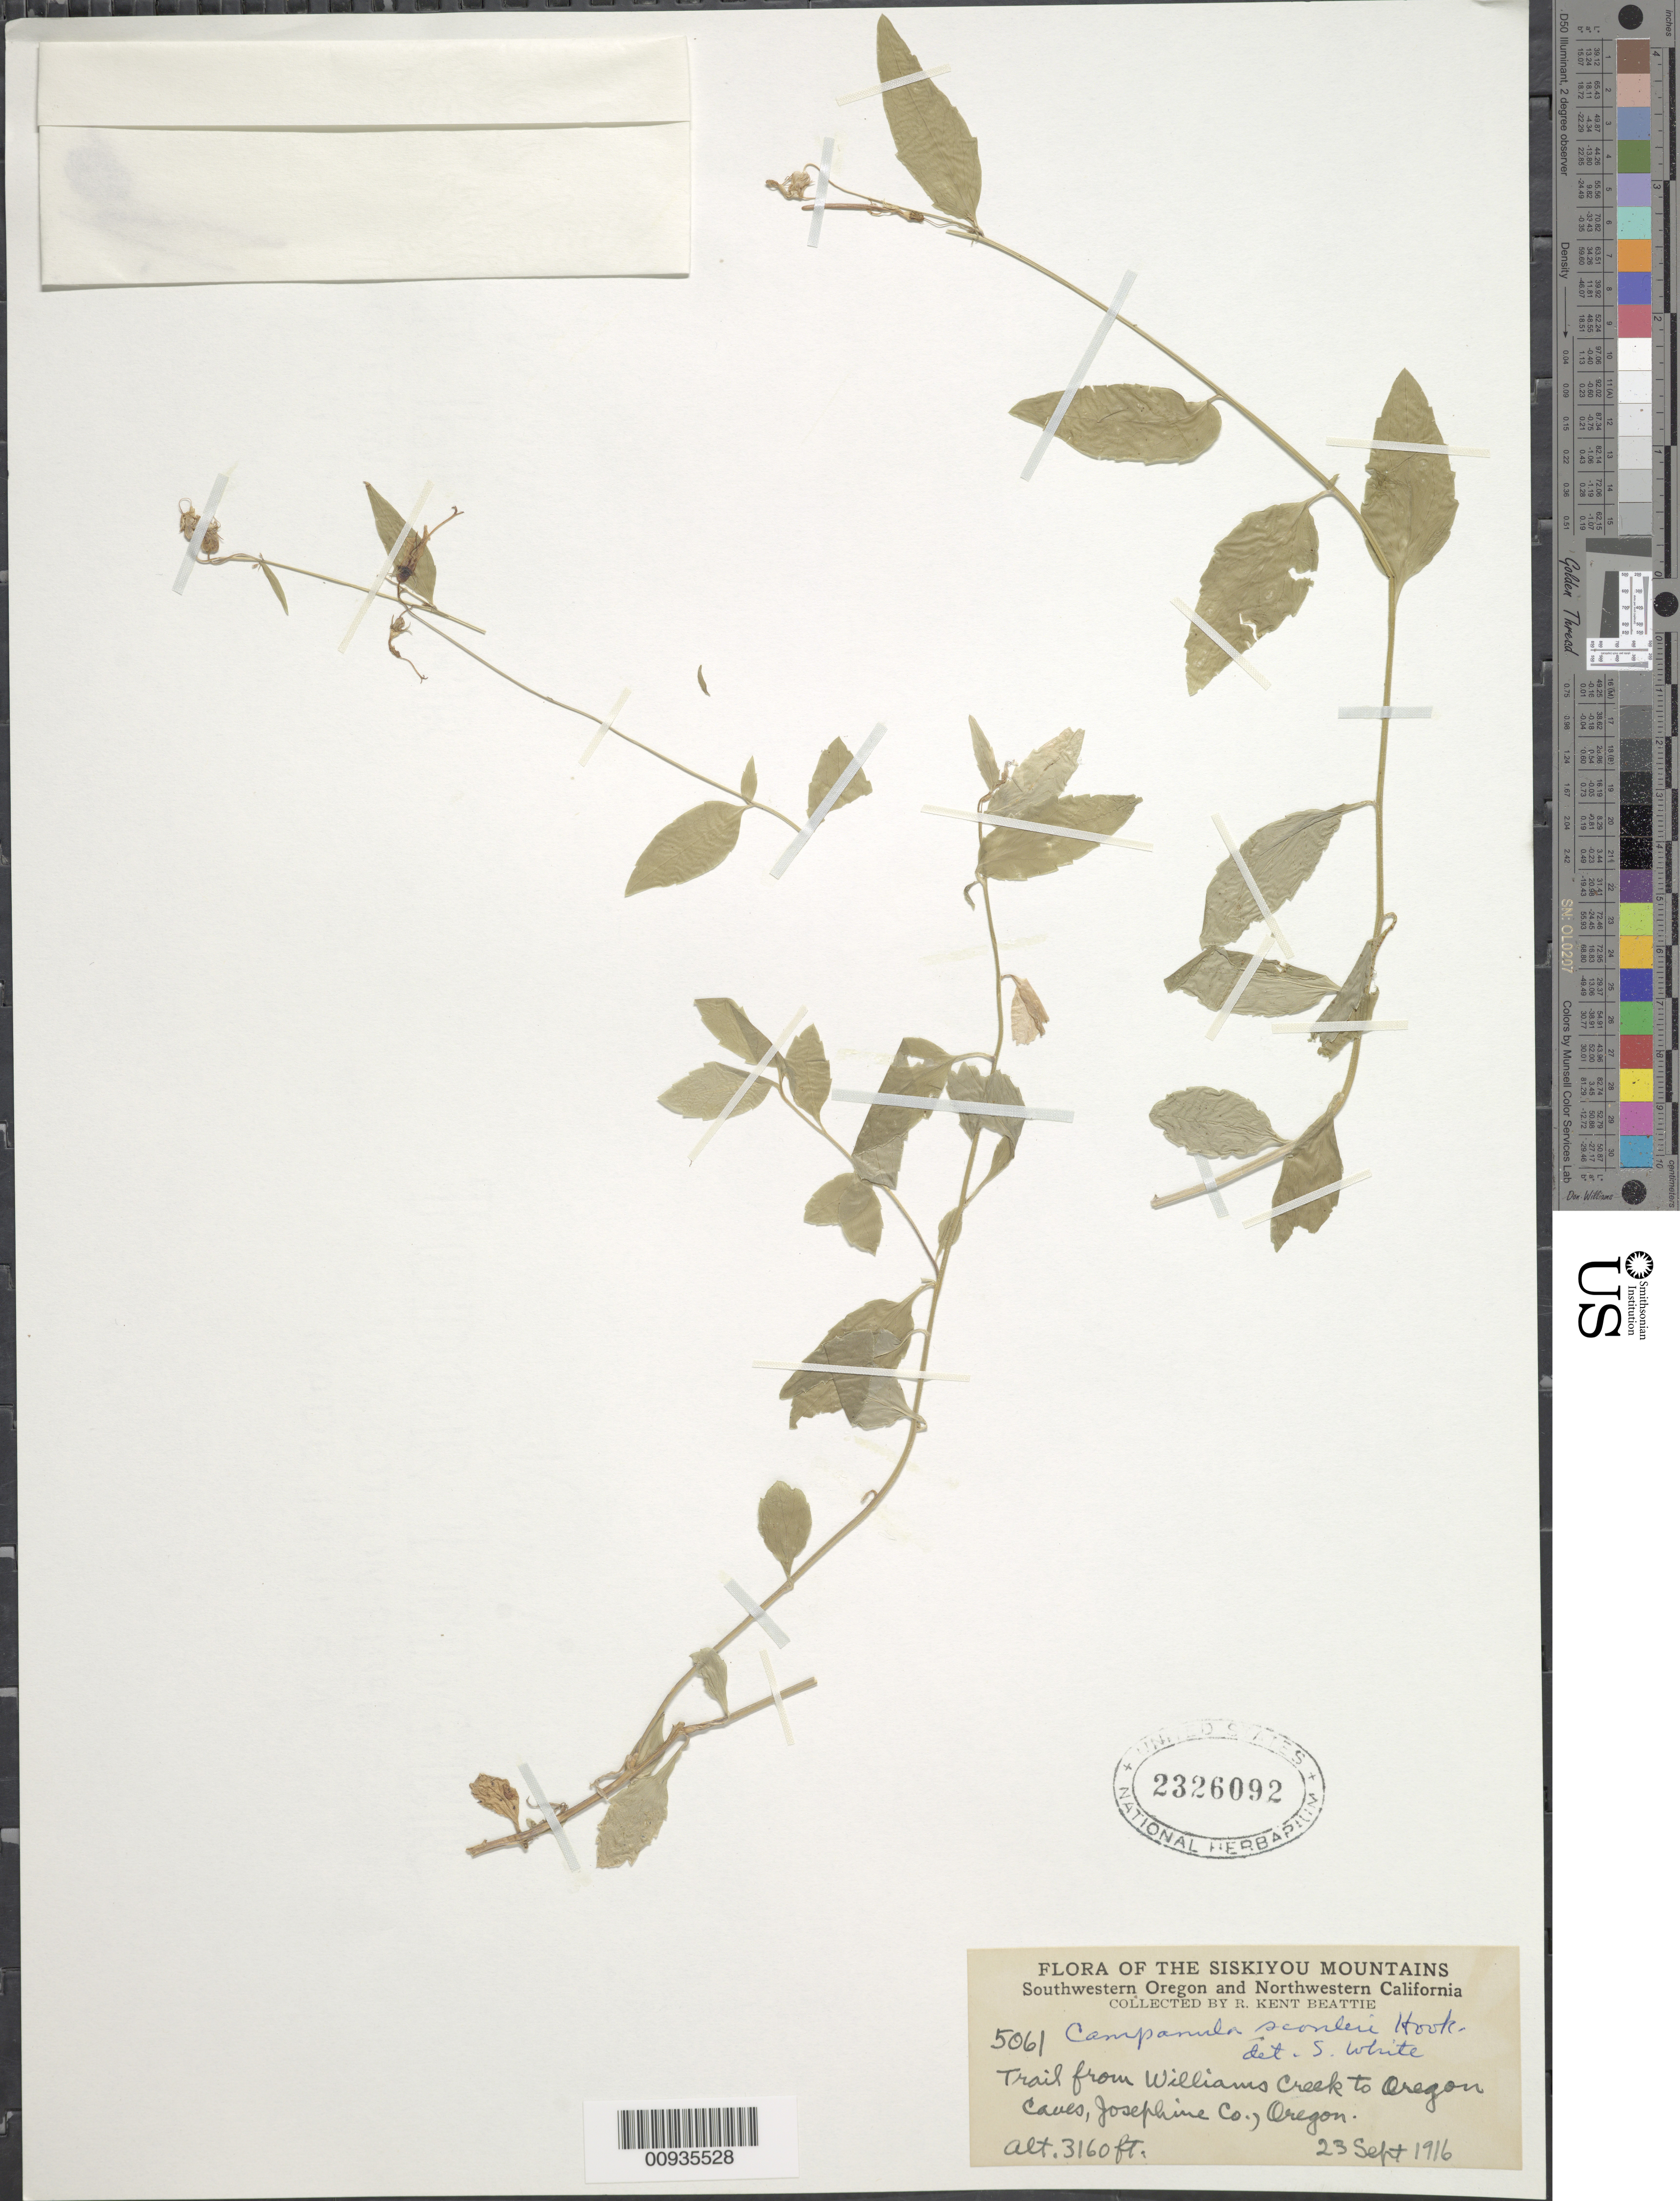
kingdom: Plantae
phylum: Tracheophyta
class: Magnoliopsida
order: Asterales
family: Campanulaceae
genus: Campanula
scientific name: Campanula scouleri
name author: Hook.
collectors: R. K. Beattie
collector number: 5061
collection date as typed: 23 Sep 1916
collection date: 1916-09-23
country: United States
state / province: Oregon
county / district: Josephine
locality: Trail from Williams Creek to Oregon Caves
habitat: trail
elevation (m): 930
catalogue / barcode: US 2326092